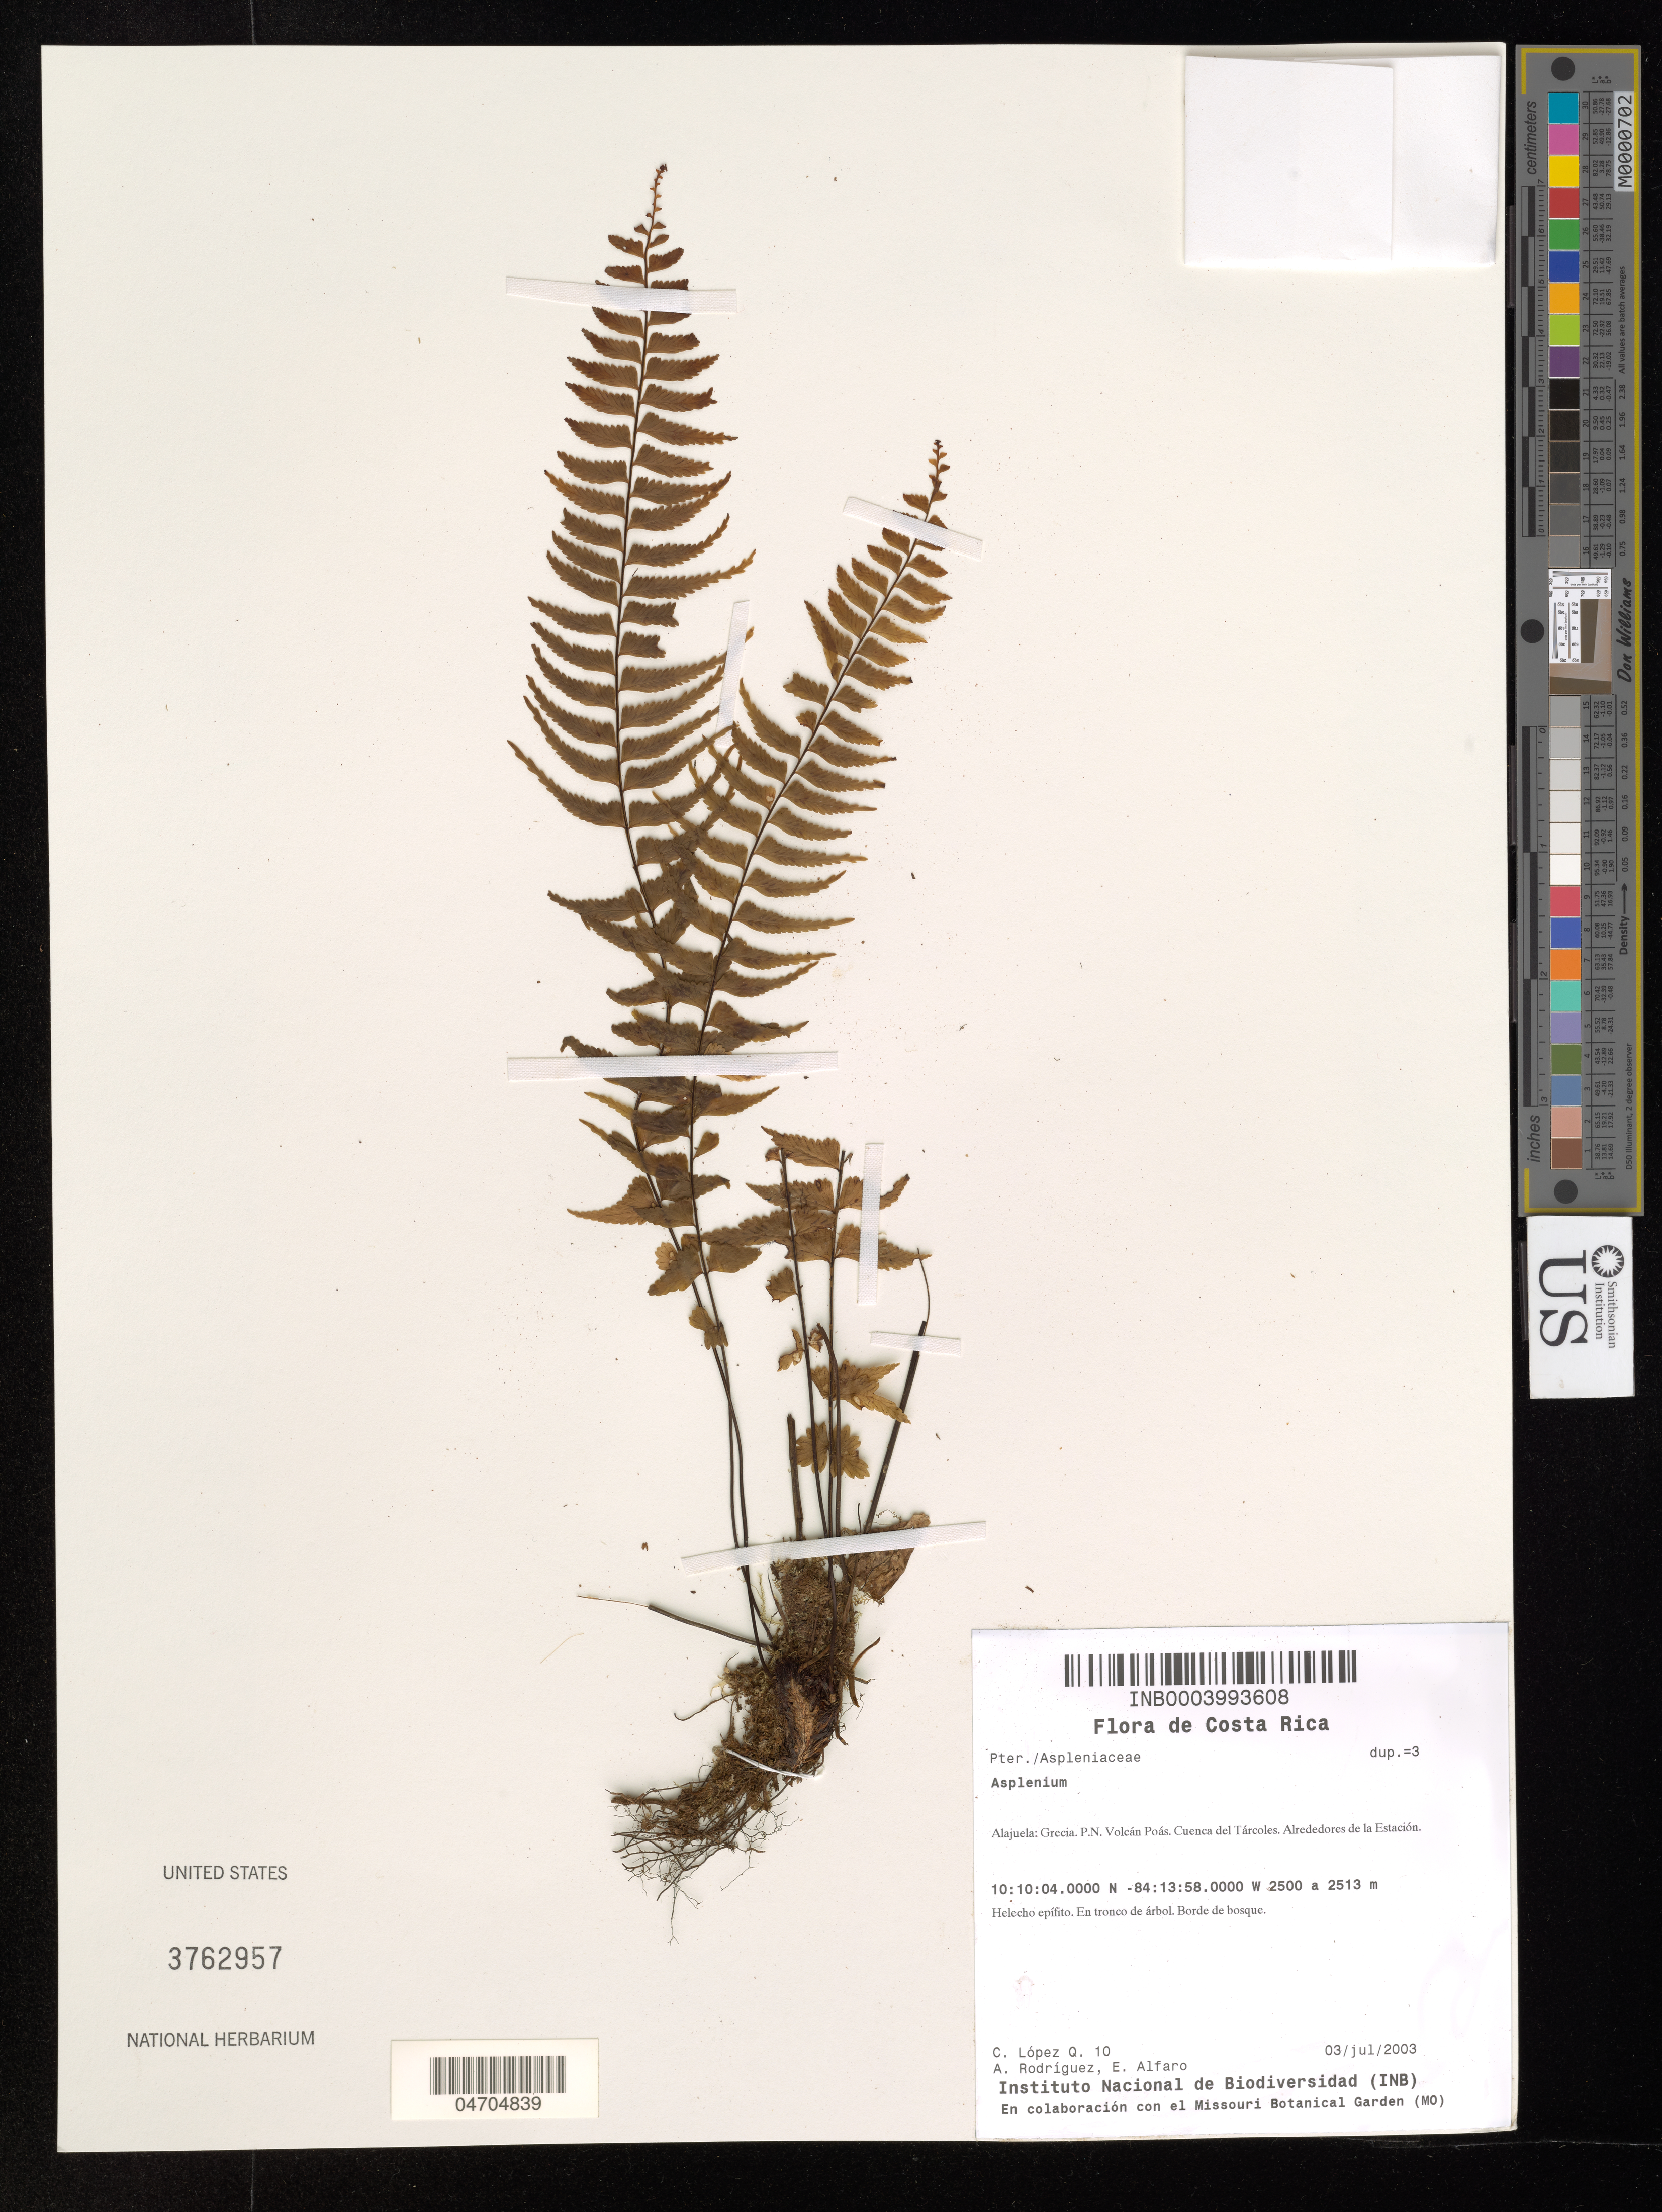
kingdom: Plantae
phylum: Tracheophyta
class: Polypodiopsida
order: Polypodiales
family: Aspleniaceae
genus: Asplenium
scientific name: Asplenium sp.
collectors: C. López Q., A. Rodríguez & E. Alfaro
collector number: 10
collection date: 2003-07-03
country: Costa Rica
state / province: Alajuela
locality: Grecia. P.N. Volcán Poás. Cuenca del Tárcoles. Alrededores de la Estación.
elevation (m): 2500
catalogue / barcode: US 3762957